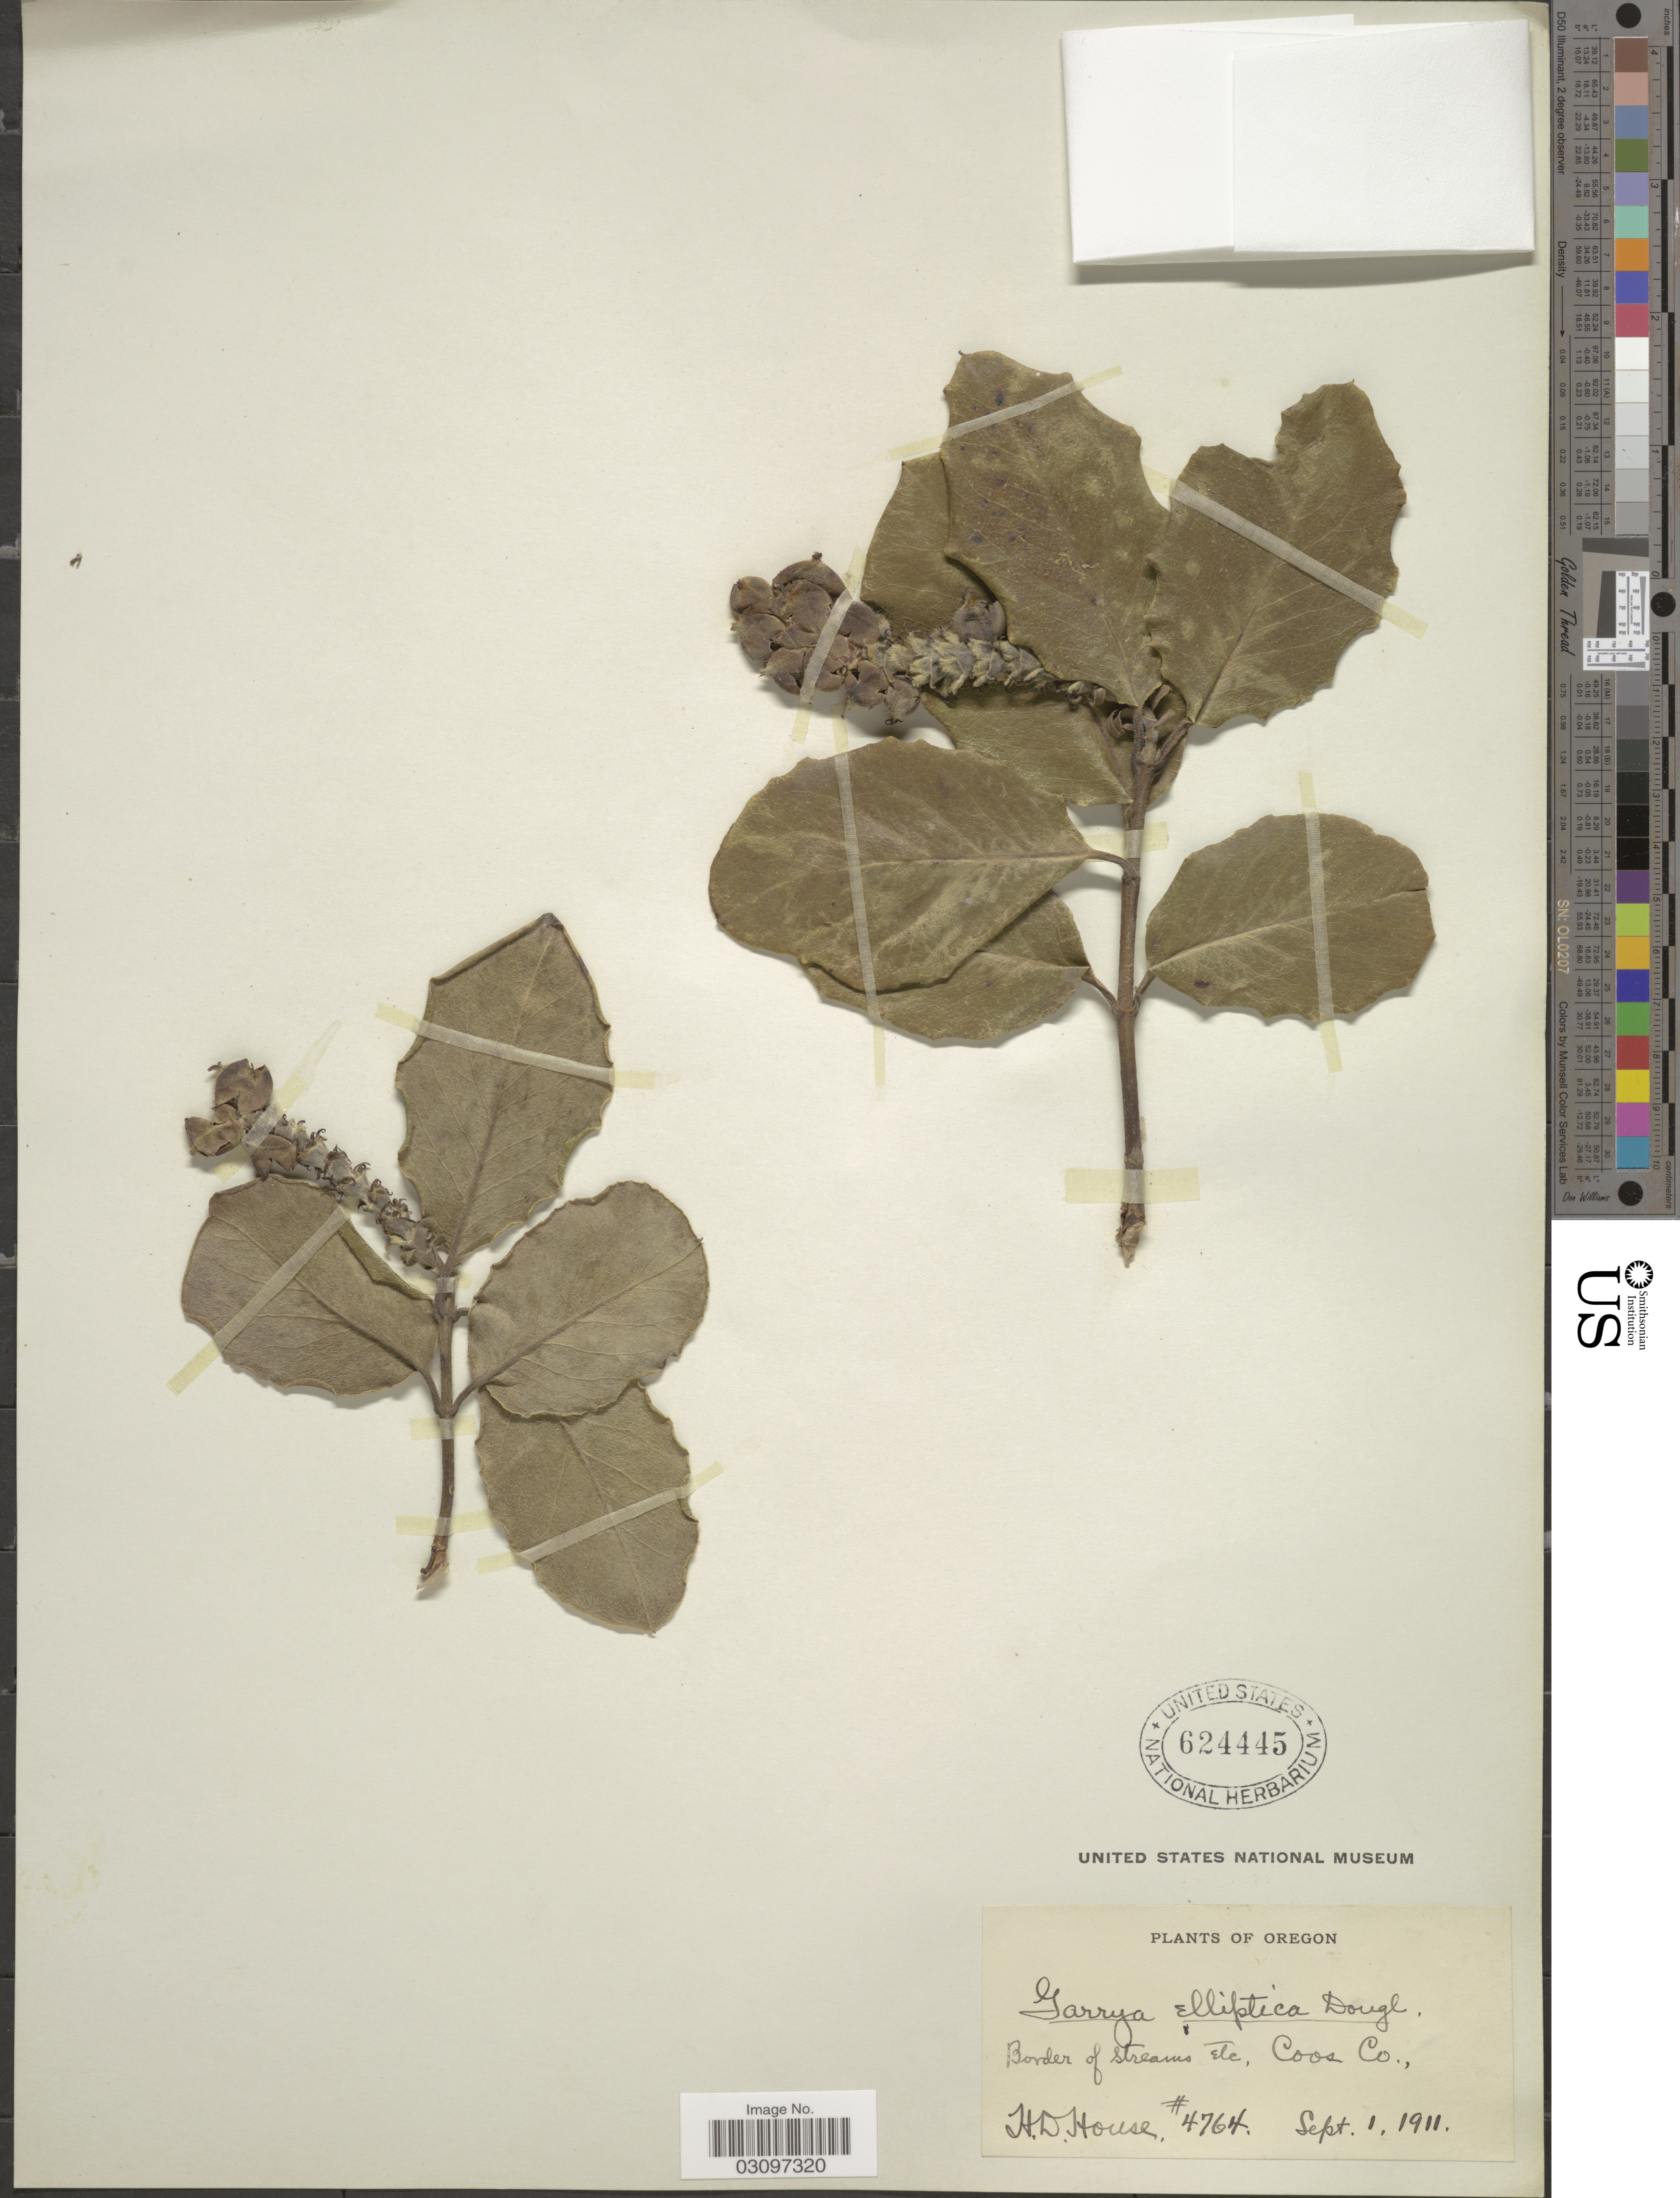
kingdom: Plantae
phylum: Tracheophyta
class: Magnoliopsida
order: Garryales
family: Garryaceae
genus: Garrya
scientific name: Garrya elliptica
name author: Douglas ex Lindl.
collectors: H. D. House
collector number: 4764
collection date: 1911-09-01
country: United States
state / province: Oregon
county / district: Coos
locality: Border of streams etc, Coos Co.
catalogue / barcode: US 624445